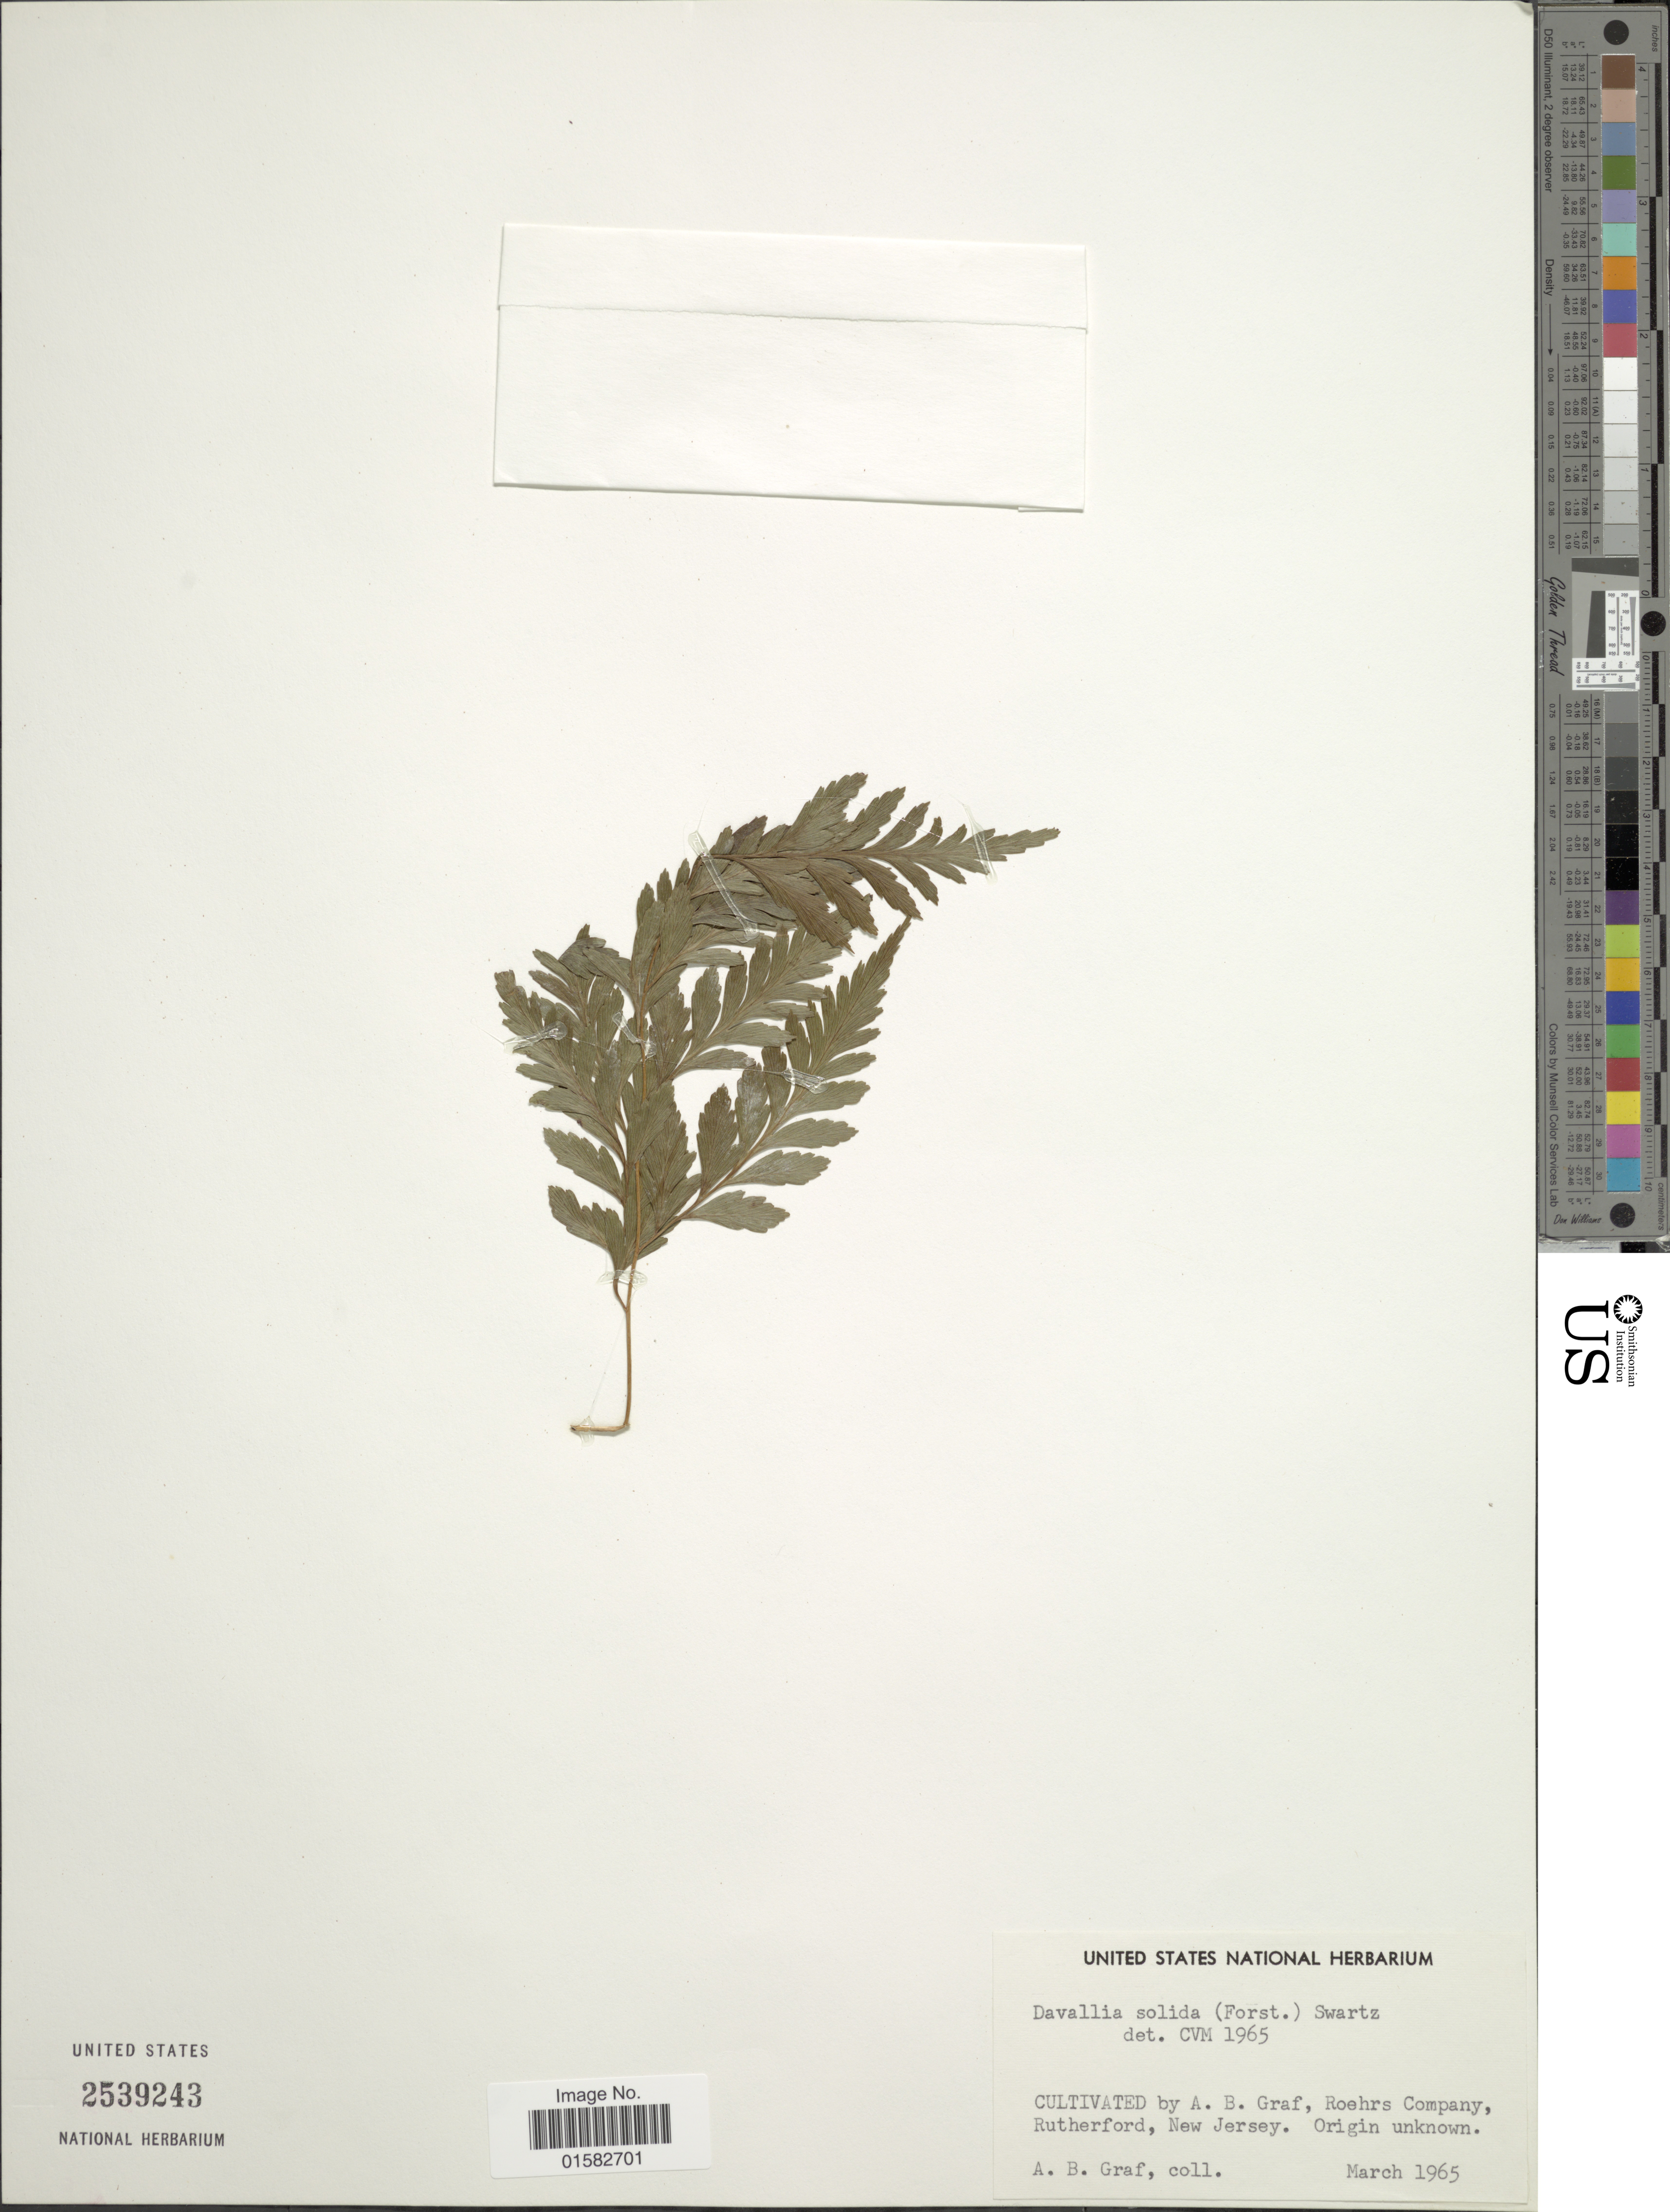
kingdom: Plantae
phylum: Tracheophyta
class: Polypodiopsida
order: Polypodiales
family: Davalliaceae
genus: Davallia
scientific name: Davallia solida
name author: (G. Forst.) Sw.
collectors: A. Graf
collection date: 1965-03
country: United States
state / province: New Jersey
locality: Roehrs Company Rutherford, New Jersey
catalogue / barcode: US 2539243